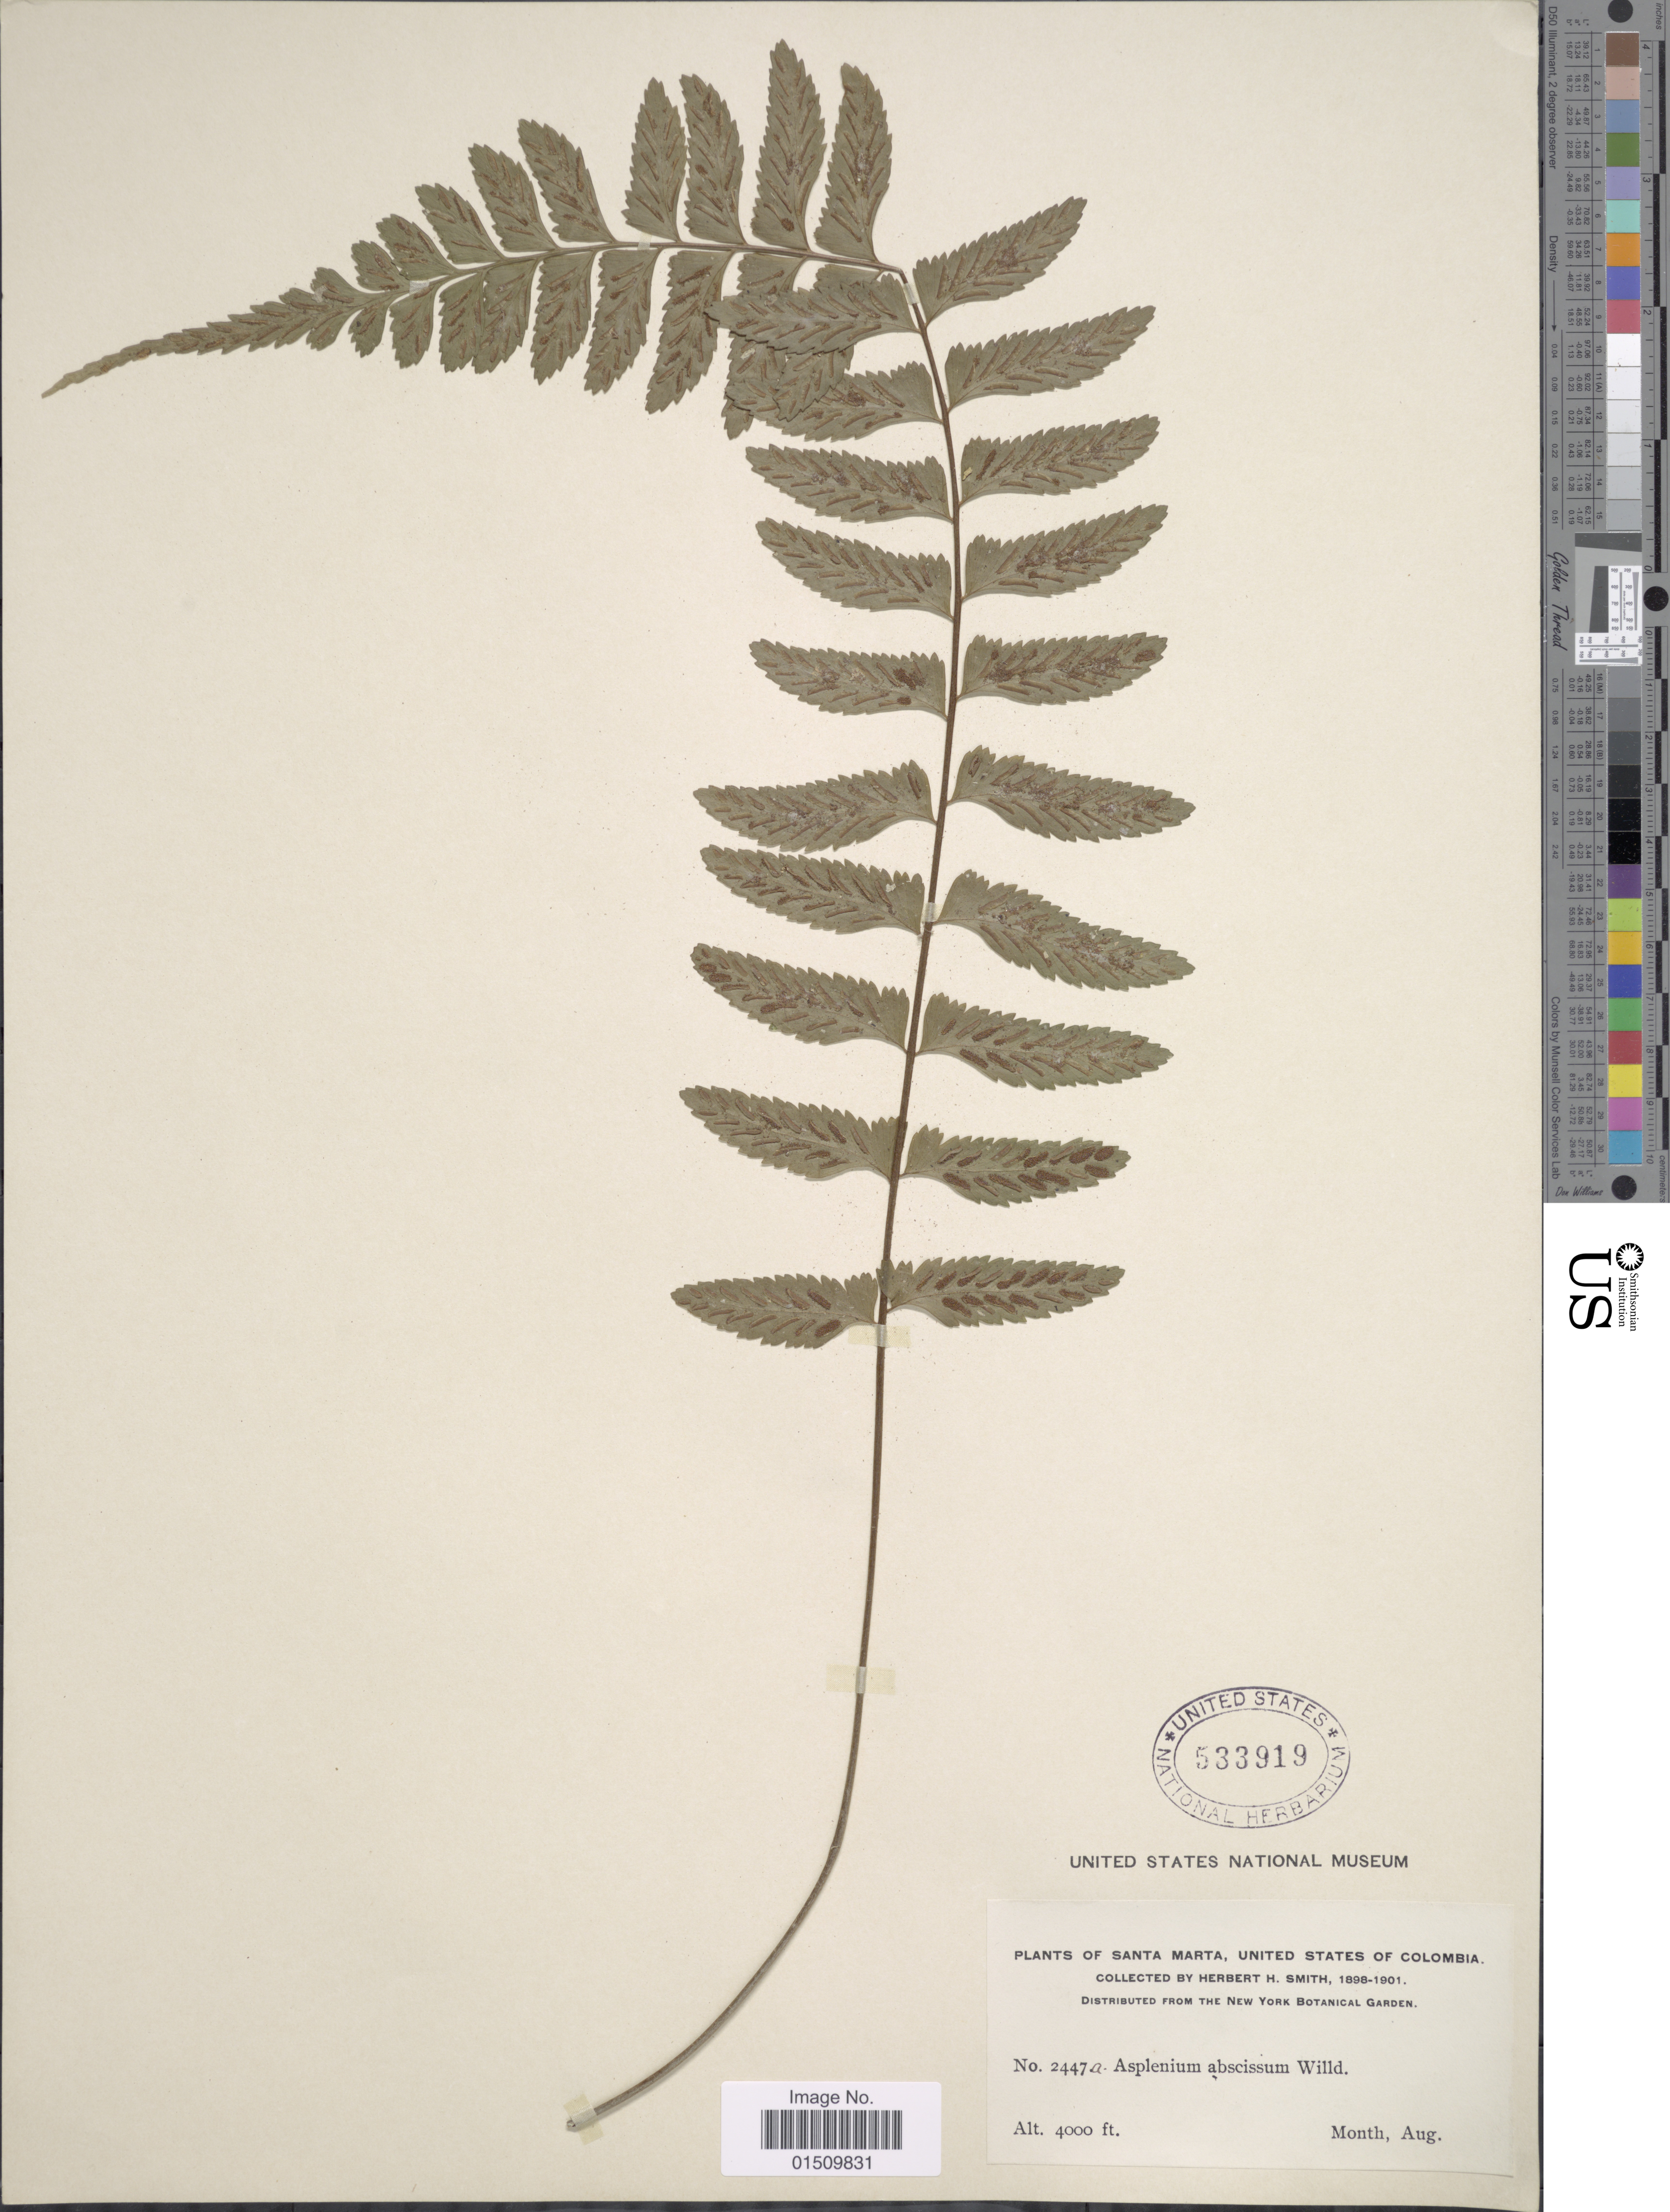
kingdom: Plantae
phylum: Tracheophyta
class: Polypodiopsida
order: Polypodiales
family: Aspleniaceae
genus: Asplenium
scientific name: Asplenium abscissum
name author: Willd.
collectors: Herbert H. Smith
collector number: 2447a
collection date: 1898-08/1901-08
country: Colombia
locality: Santa Marta, United States of Colombia.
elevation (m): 1219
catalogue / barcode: US 533919